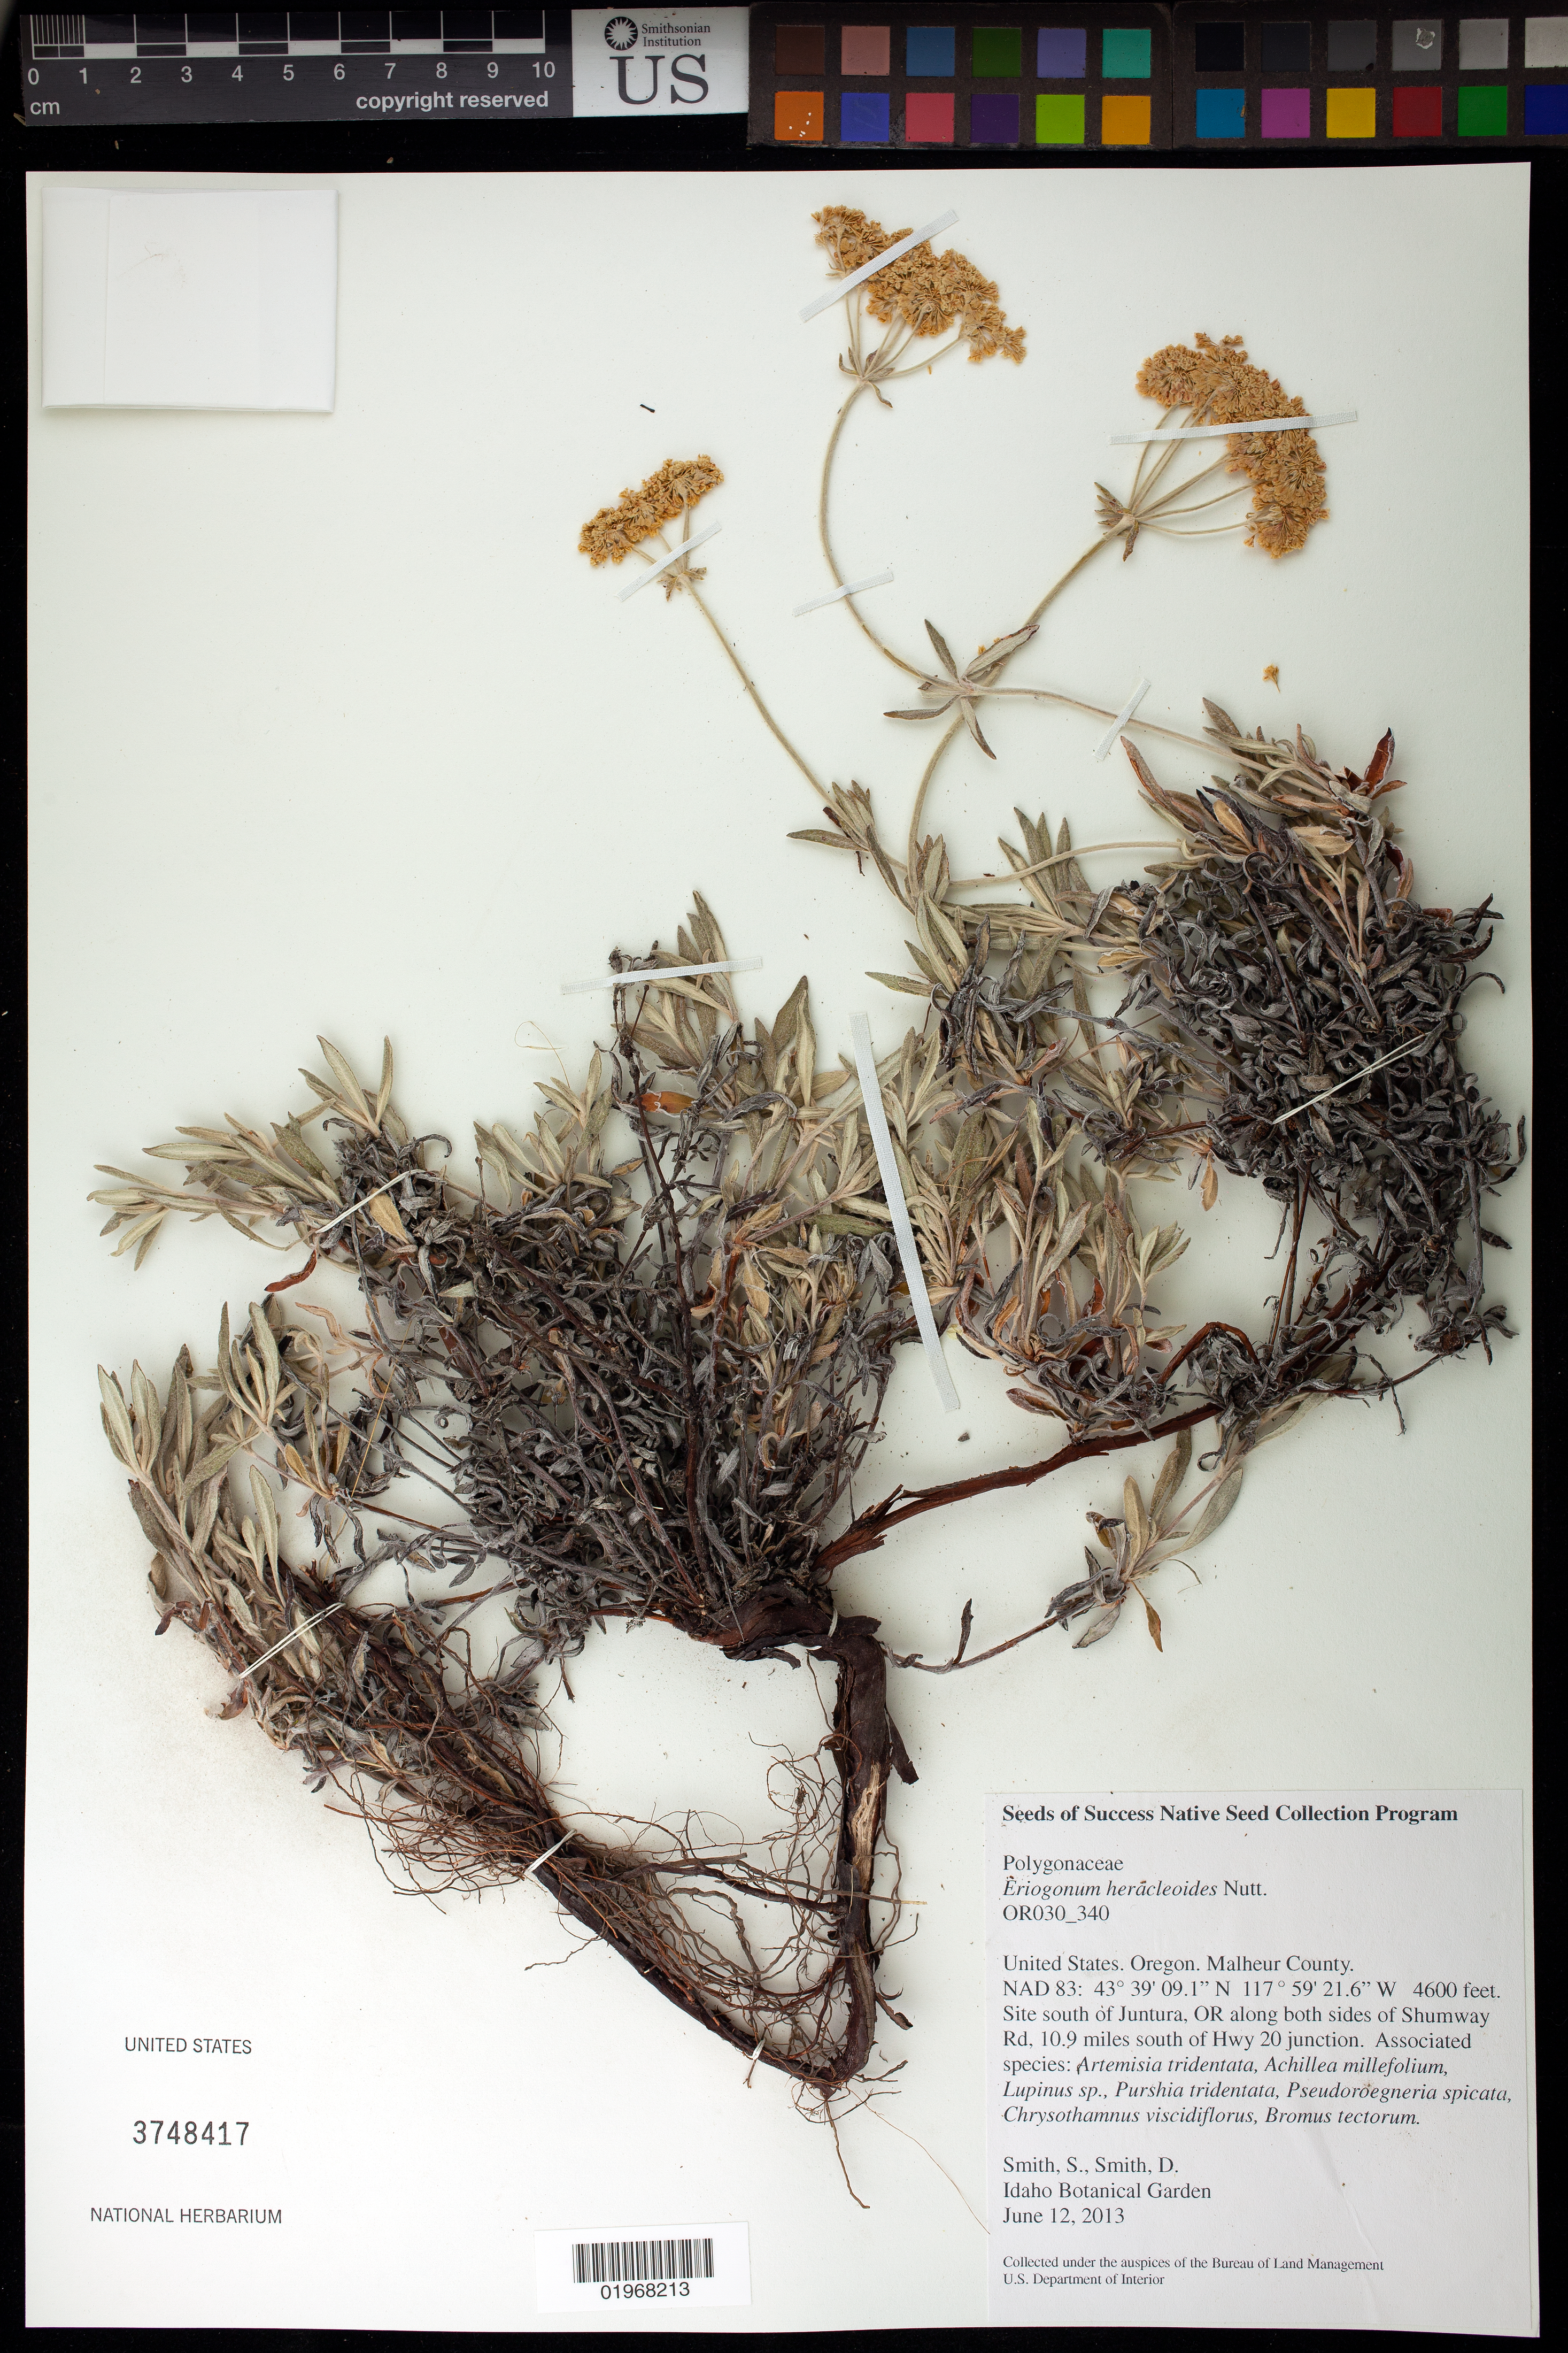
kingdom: Plantae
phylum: Tracheophyta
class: Magnoliopsida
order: Caryophyllales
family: Polygonaceae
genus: Eriogonum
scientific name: Eriogonum heracleoides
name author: Nutt.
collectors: S. Smith & D. Smith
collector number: OR030-340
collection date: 2013-06-12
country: United States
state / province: Oregon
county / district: Malheur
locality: S of Juntura, along Shumway Rd, 10.9 mi. S of Hwy 20 jct.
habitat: With Poa secunda, Artemisia tridentata, Lupinus sp., ect.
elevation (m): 1402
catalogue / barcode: US 3748417